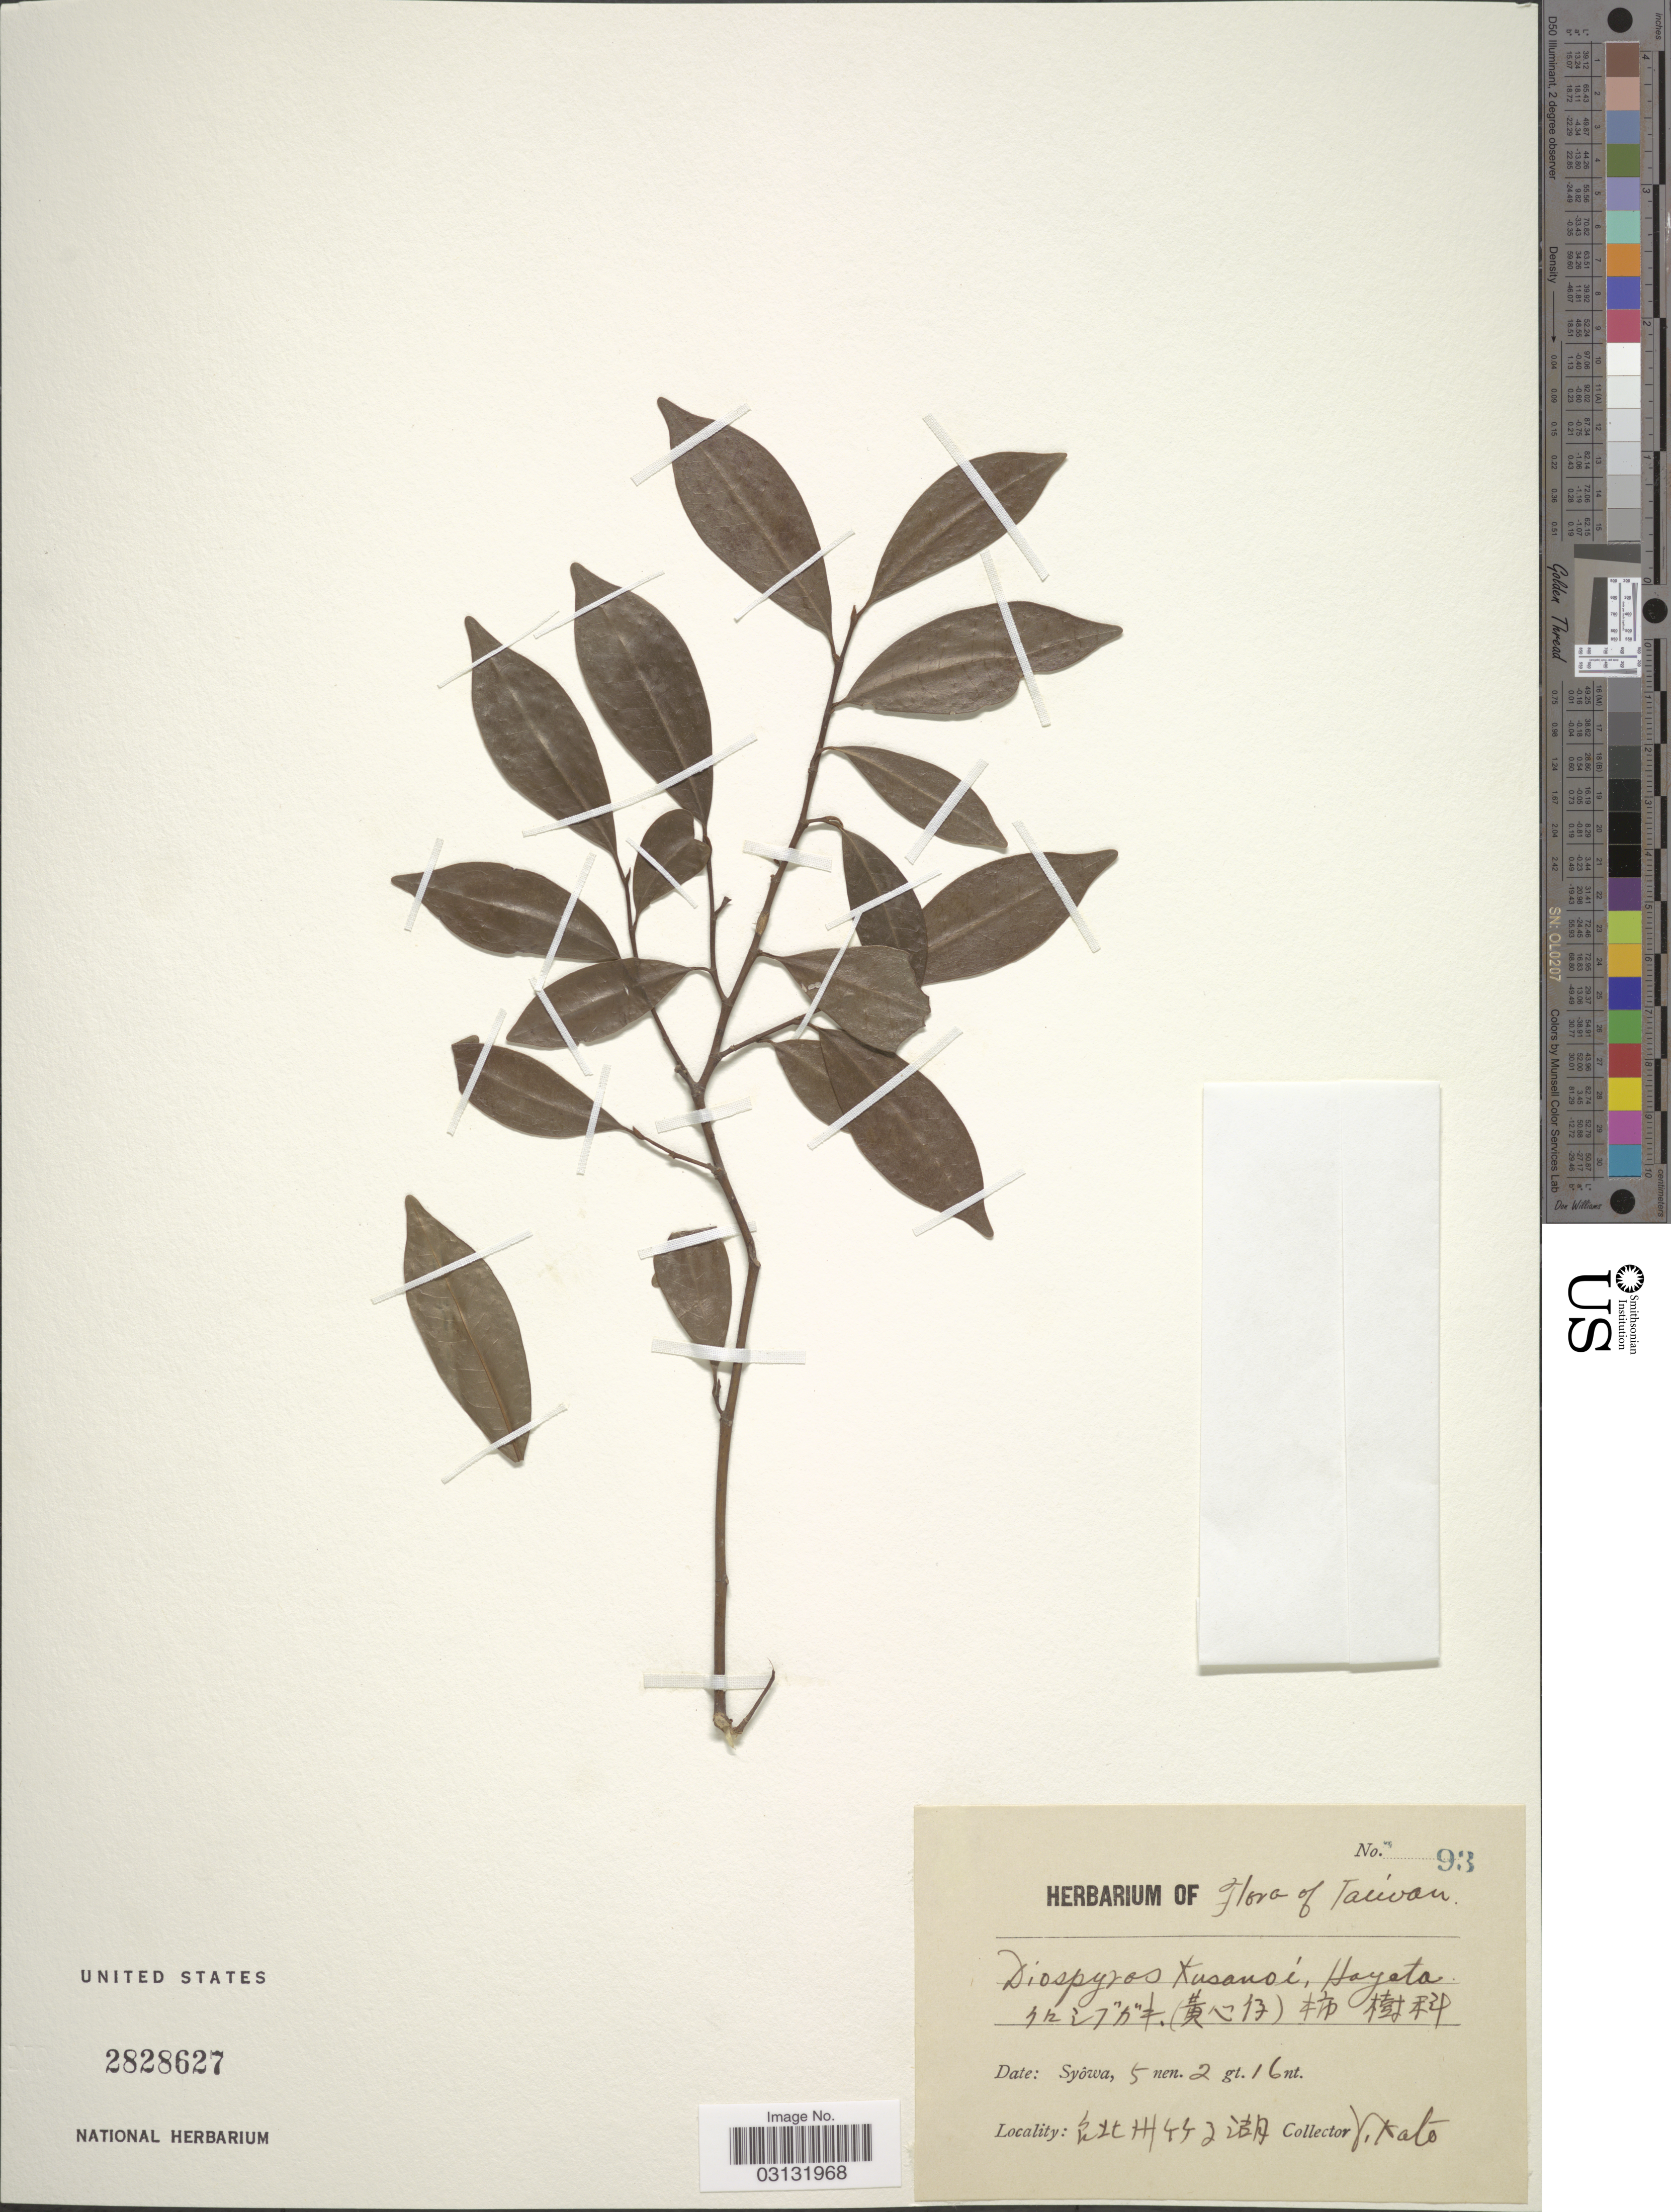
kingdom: Plantae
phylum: Tracheophyta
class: Magnoliopsida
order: Ericales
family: Ebenaceae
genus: Diospyros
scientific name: Diospyros kusanoi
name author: Hayata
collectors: R. Kato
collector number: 93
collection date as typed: Syowa, 5 nen. 2 gt. 16 nt (Japanese era calendar)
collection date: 1930-02-16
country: Taiwan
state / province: Taipei City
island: Taiwan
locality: Zhuzi Lake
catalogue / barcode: US 2828627